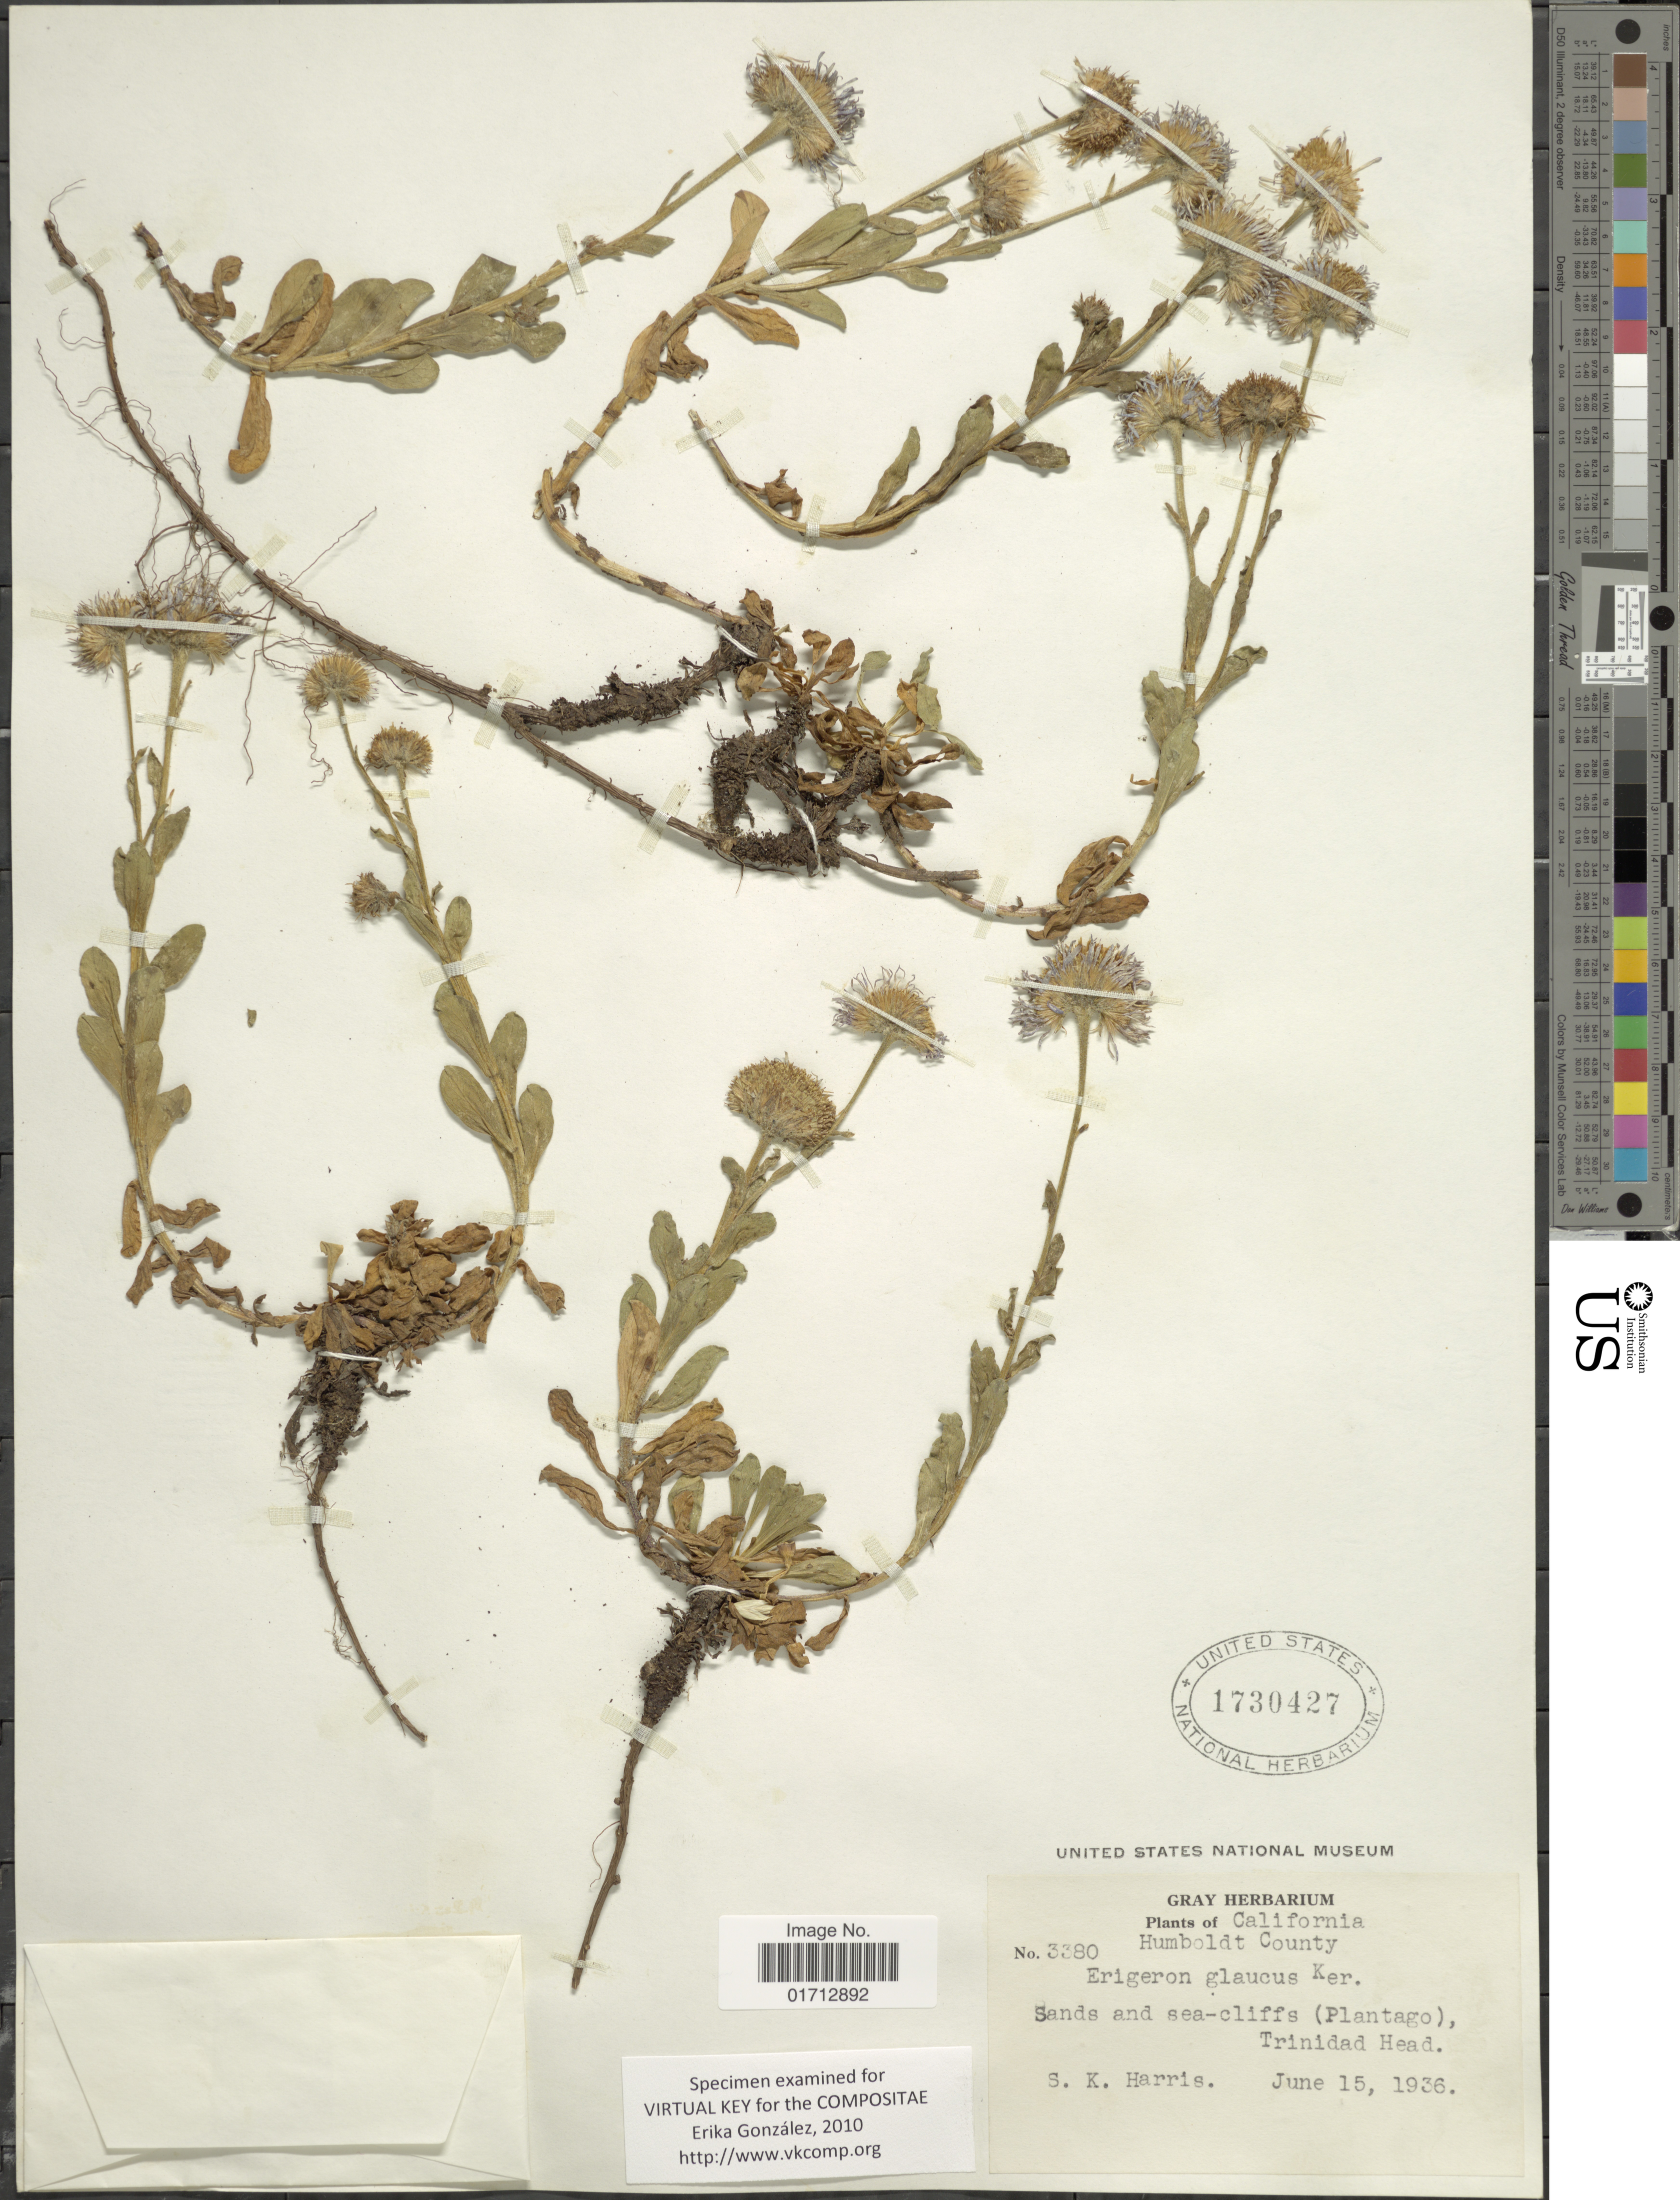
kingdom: Plantae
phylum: Tracheophyta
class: Magnoliopsida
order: Asterales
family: Asteraceae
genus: Erigeron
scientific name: Erigeron glaucus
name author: Ker Gawl.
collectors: S. K. Harris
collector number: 3380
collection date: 1936-06-15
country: United States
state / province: California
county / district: Humboldt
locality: Humboldt County, Sand and sea-cliffs (Plantago), Trinidad Head.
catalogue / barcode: US 1730427